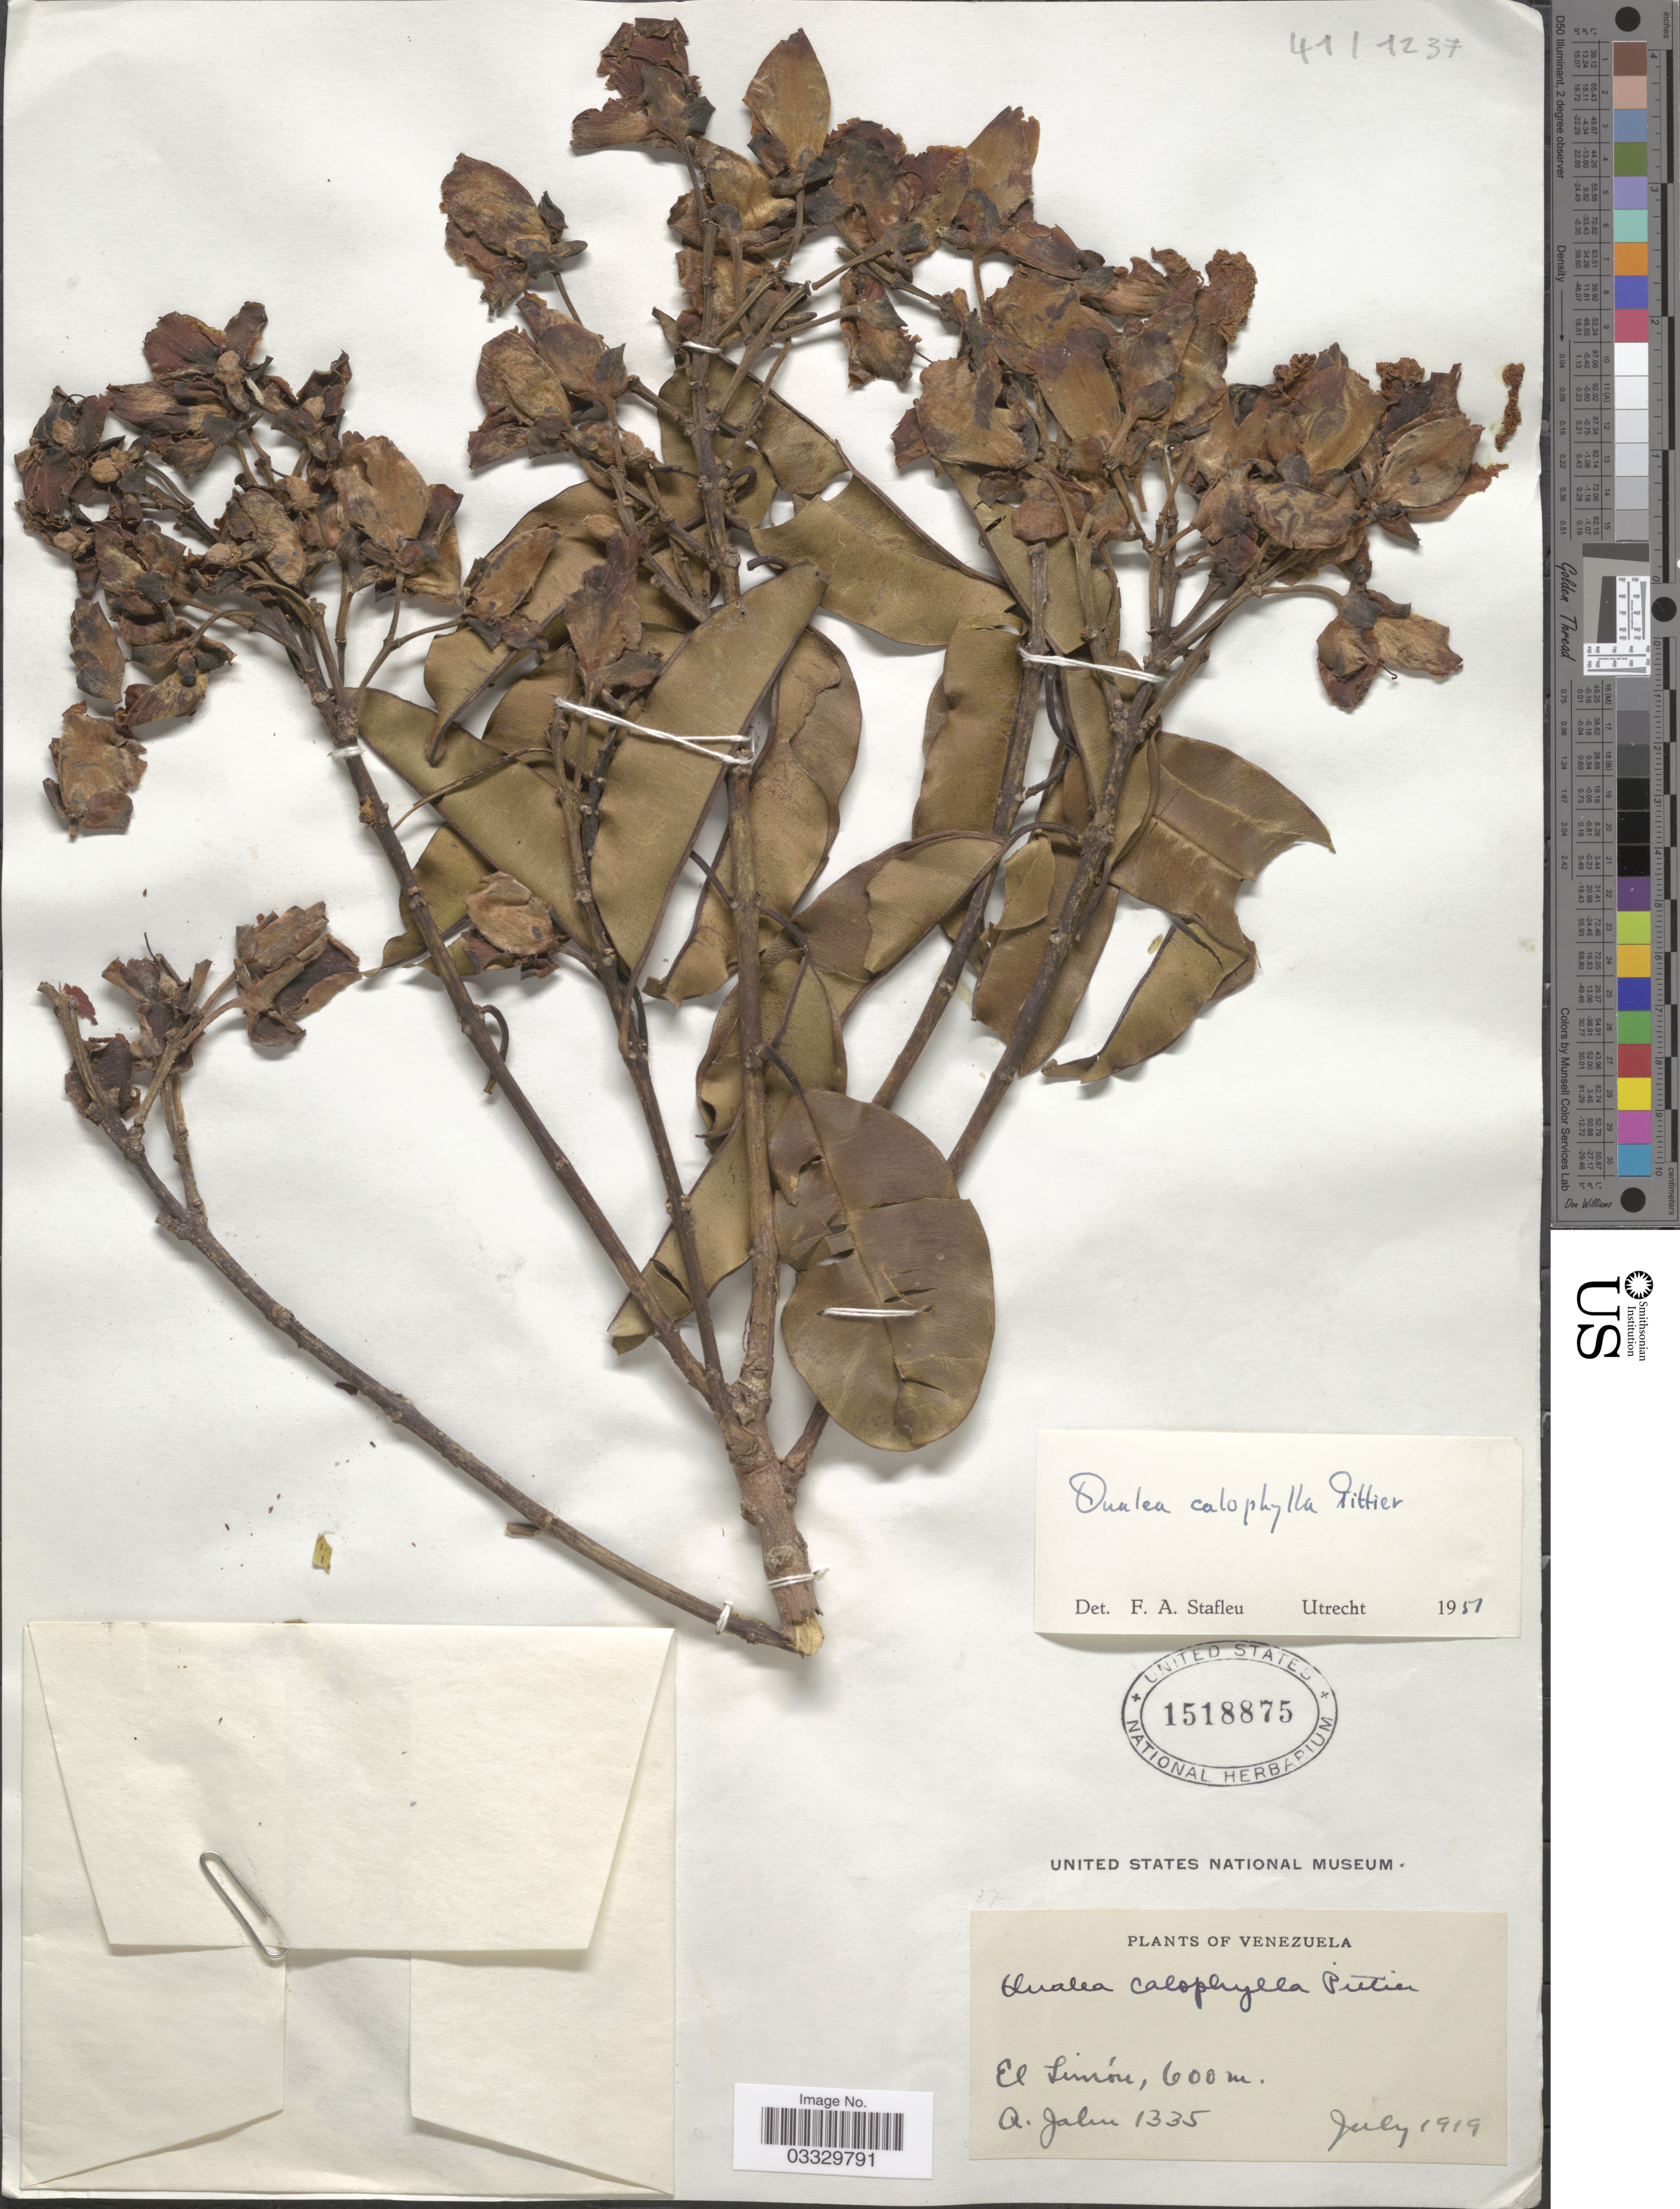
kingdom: Plantae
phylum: Tracheophyta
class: Magnoliopsida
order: Myrtales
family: Vochysiaceae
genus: Qualea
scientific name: Qualea calophylla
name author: Pittier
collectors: A. Jahn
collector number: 1335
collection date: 1919-07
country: Venezuela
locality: El Limón.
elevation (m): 600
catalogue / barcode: US 1518875